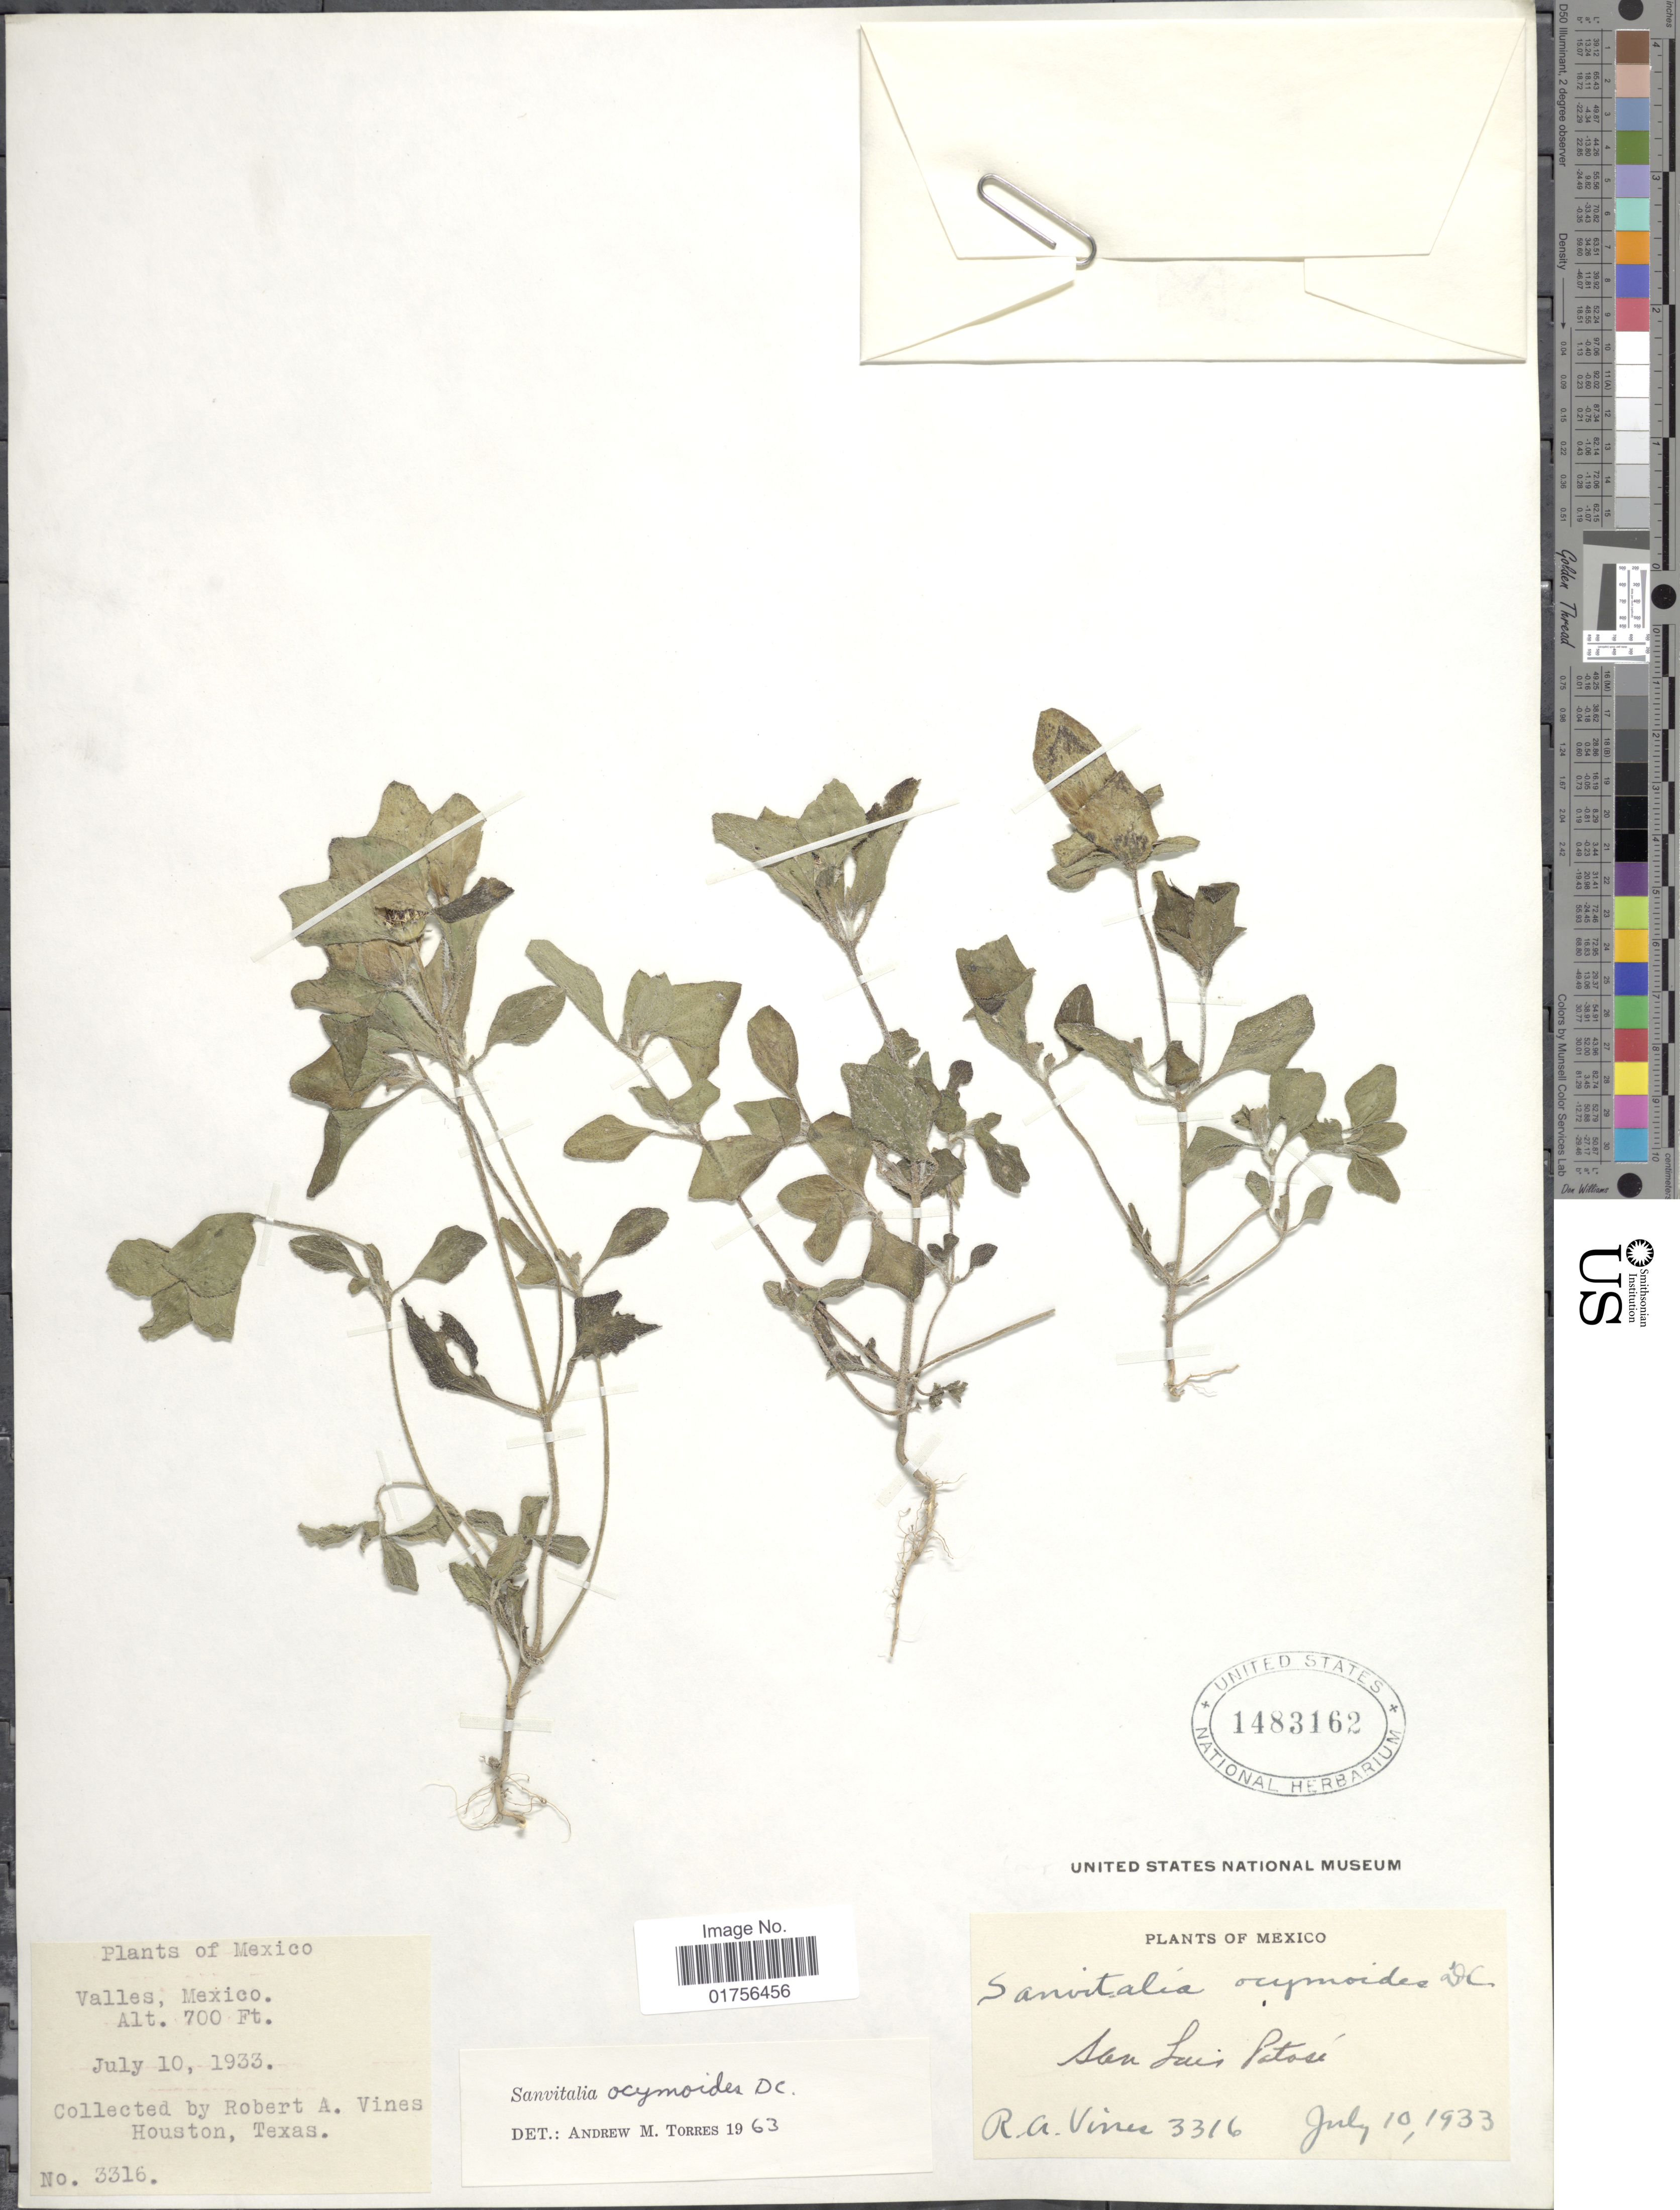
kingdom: Plantae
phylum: Tracheophyta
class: Magnoliopsida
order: Asterales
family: Asteraceae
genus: Sanvitalia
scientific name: Sanvitalia ocymoides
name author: DC.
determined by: Skibicki, Samuel V.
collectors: R. Vines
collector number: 3316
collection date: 1933-07-10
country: Mexico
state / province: San Luis Potosí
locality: Valles, Mexico, San Luis Potosi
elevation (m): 213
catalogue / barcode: US 1483162